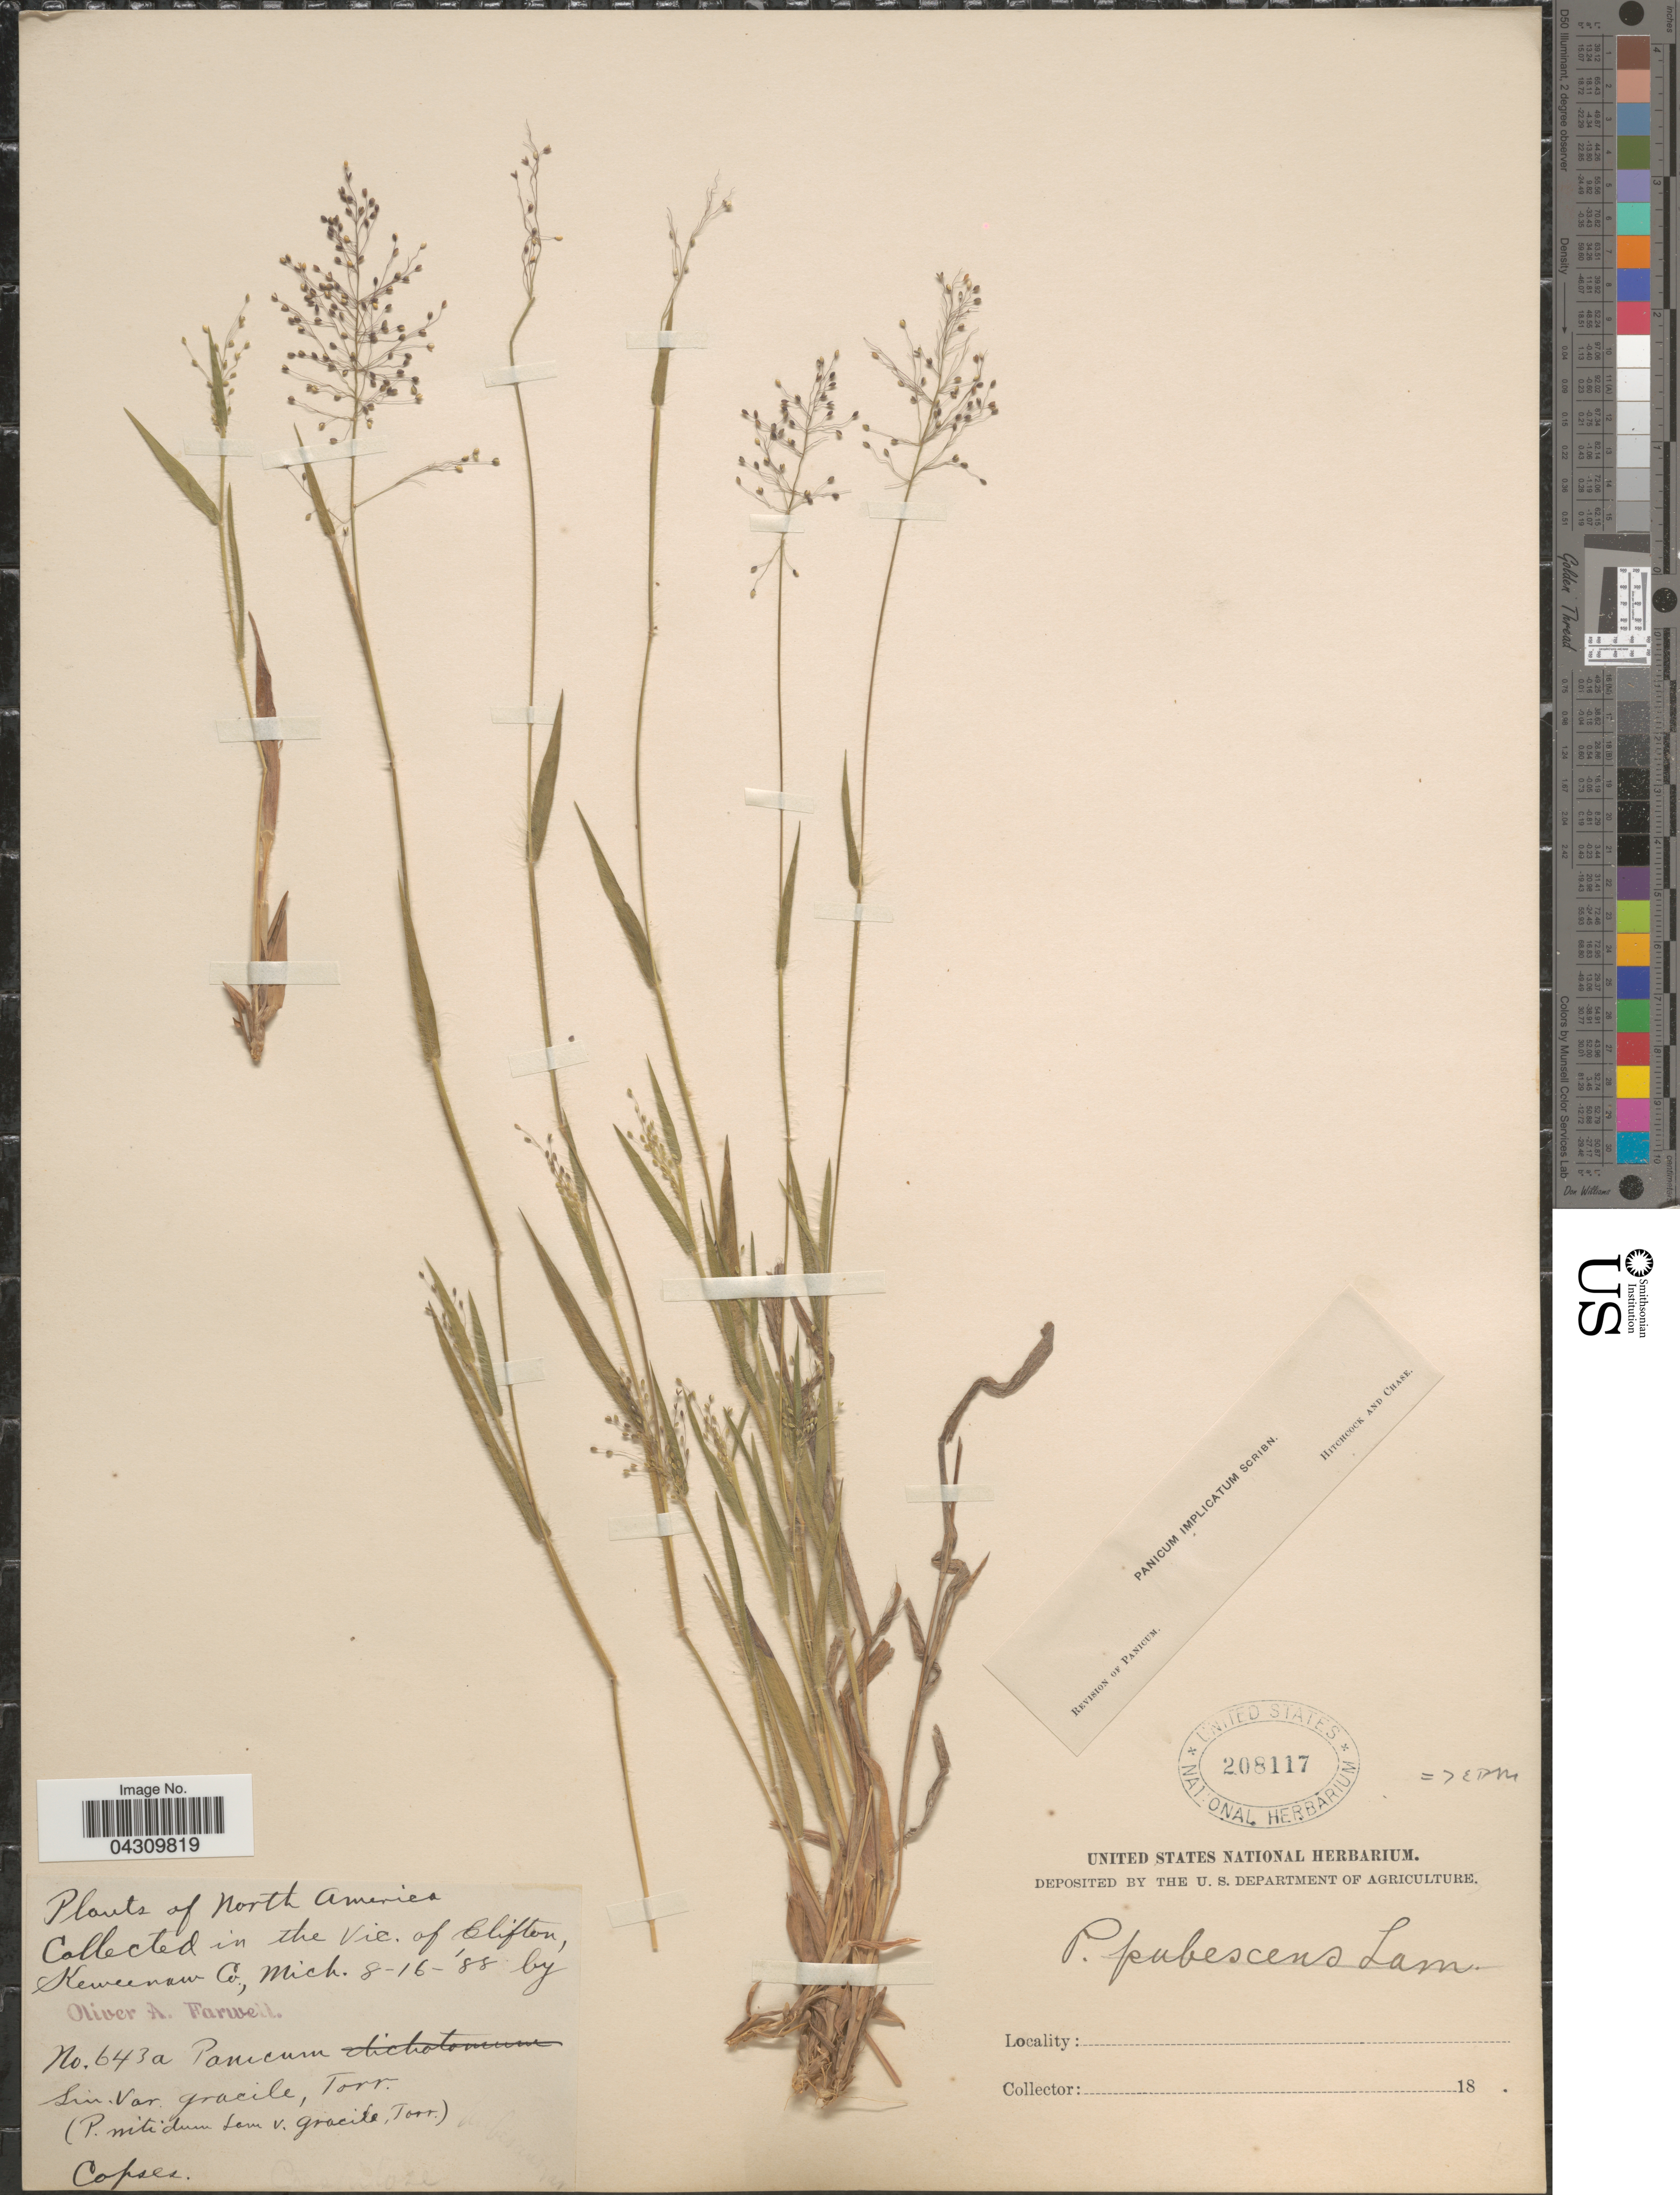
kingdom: Plantae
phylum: Tracheophyta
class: Liliopsida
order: Poales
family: Poaceae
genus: Dichanthelium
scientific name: Dichanthelium acuminatum var. acuminatum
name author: (Sw.) Gould & C.A. Clark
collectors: O. Farwell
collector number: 643a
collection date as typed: Transcribed d/m/y: 16/8/88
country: United States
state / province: Michigan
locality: In the Vic. of Clifton, Keweenaw Co.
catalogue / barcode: US 208117